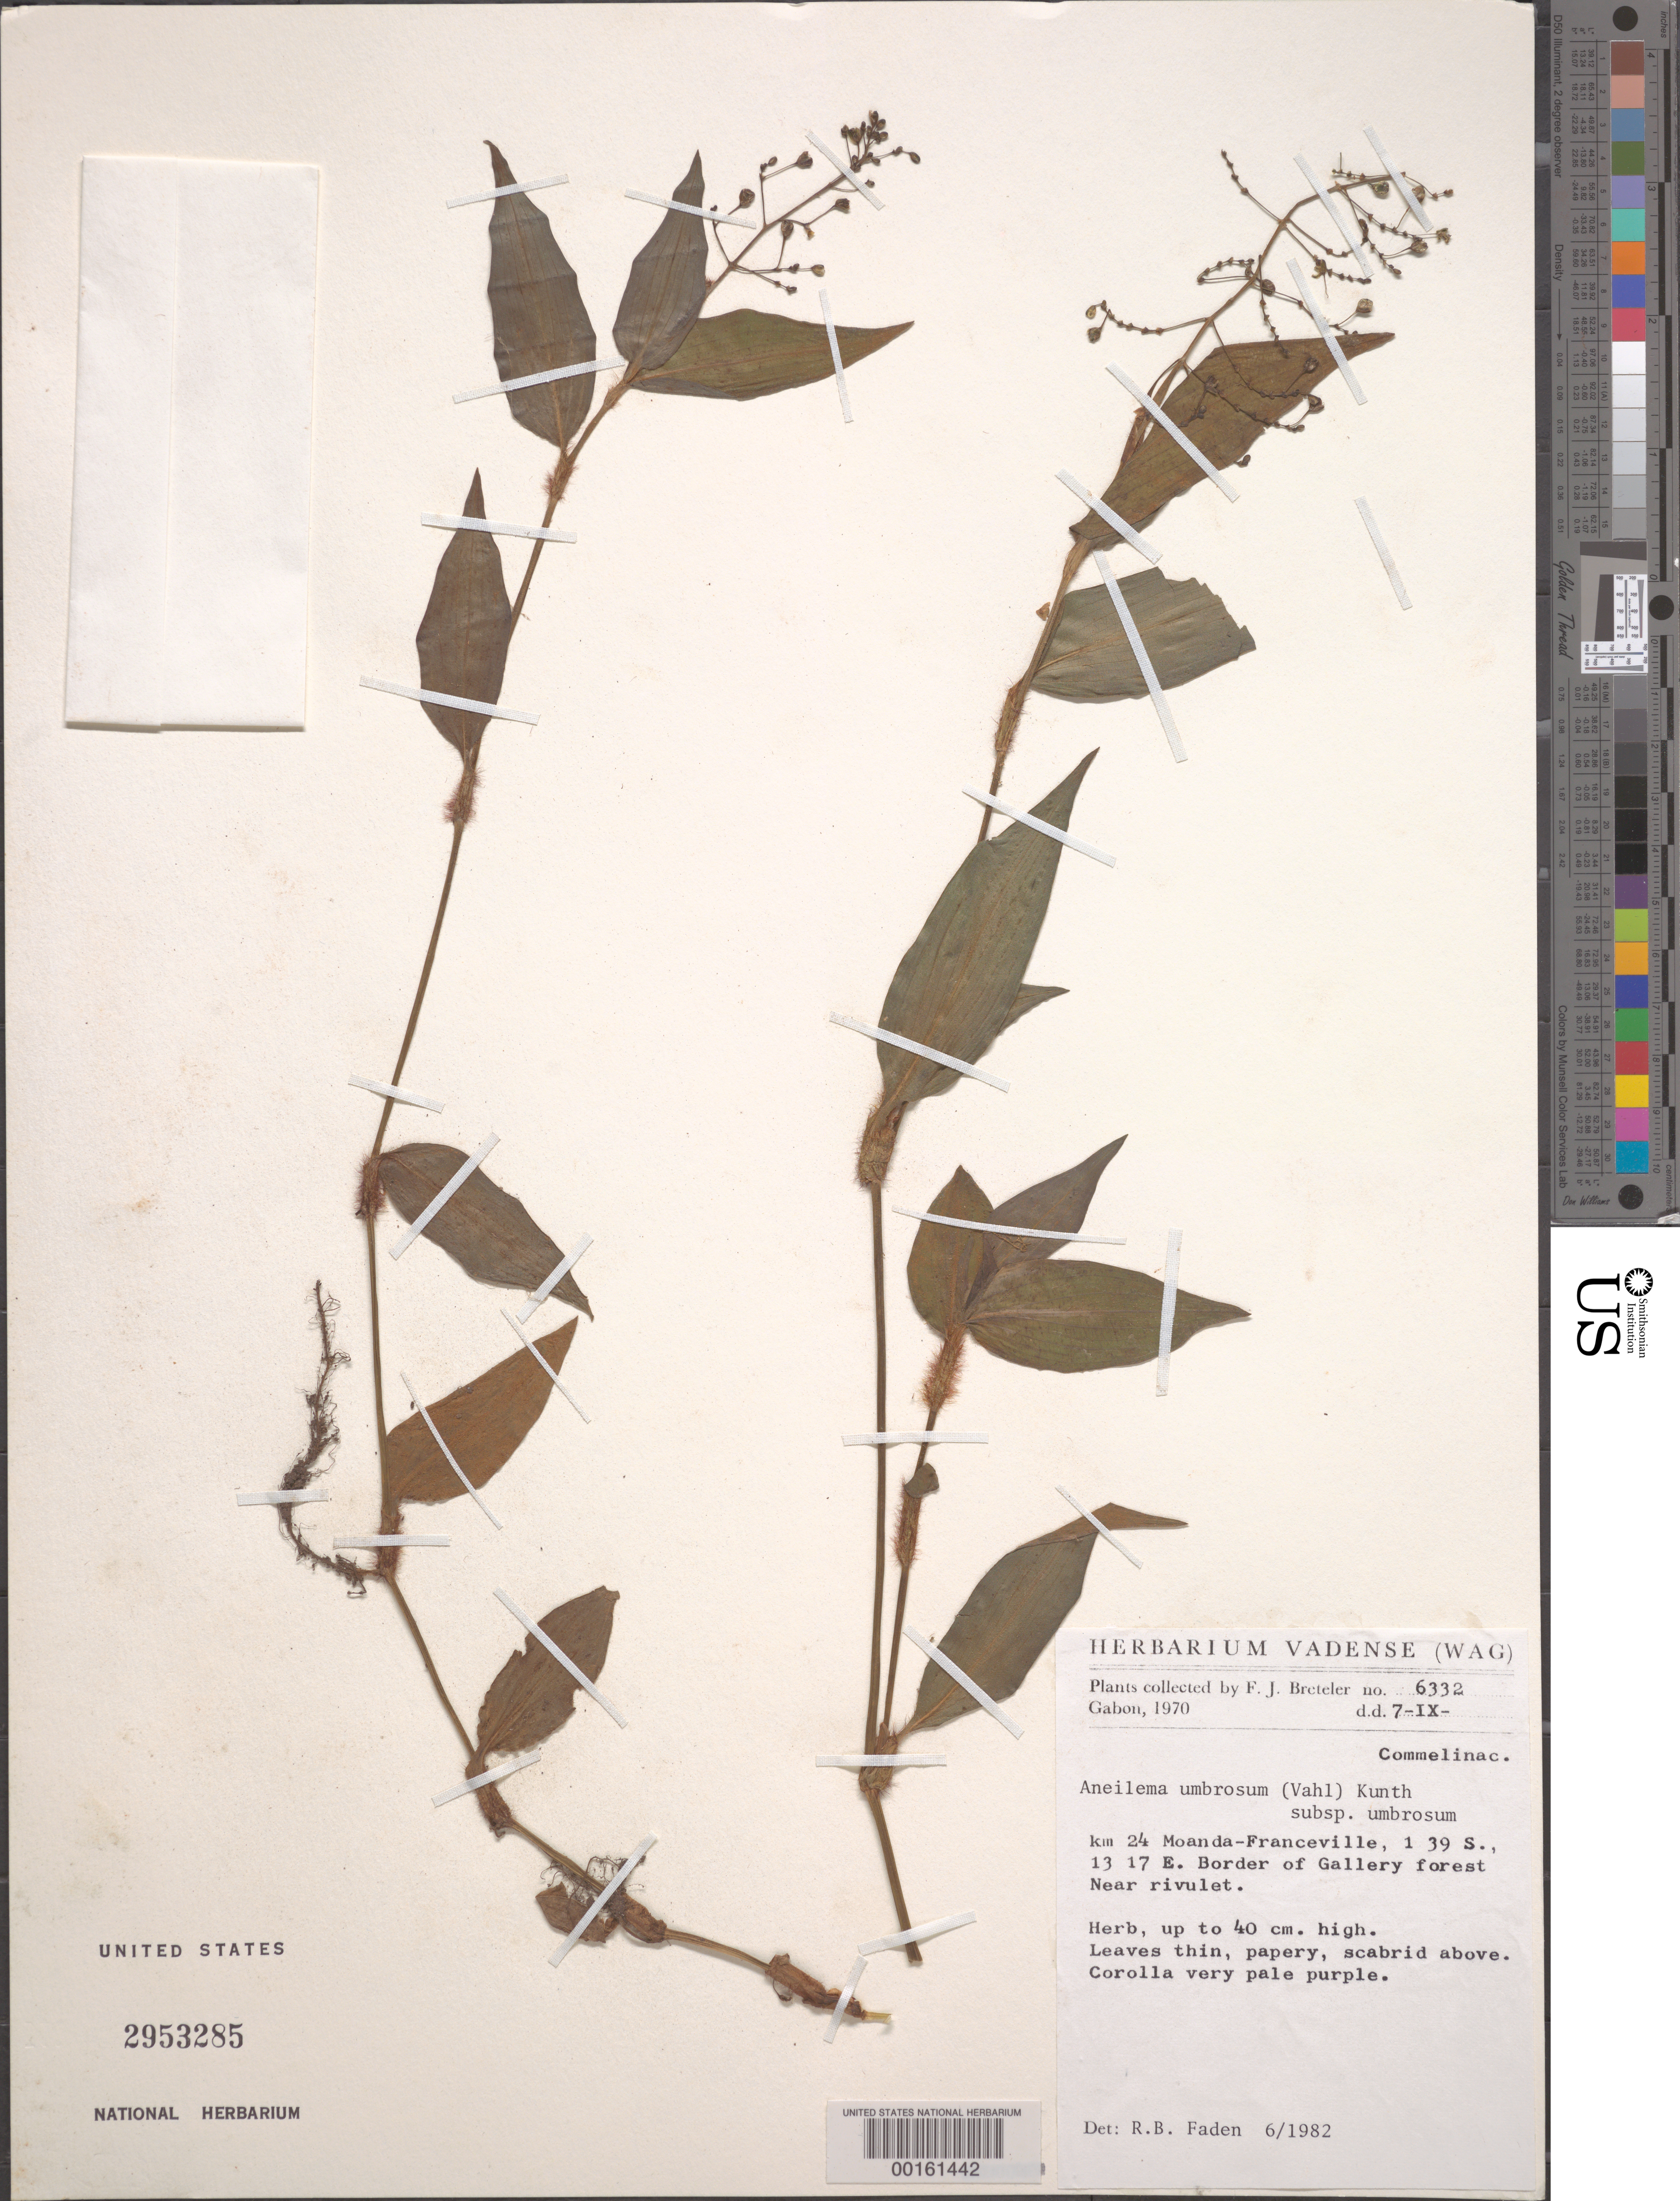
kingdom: Plantae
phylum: Tracheophyta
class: Liliopsida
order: Commelinales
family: Commelinaceae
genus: Aneilema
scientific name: Aneilema umbrosum subsp. umbrosum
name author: (Vahl) Kunth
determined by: Faden, Robert B., (US), Smithsonian Institution - National Museum of Natural History (UNITED STATES)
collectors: F. J. Breteler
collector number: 6332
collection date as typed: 07 Sep 1970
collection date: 1970-09-07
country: Gabon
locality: Km 24 Moanda-Franceville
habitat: Near forest rivulet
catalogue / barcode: US 2953285